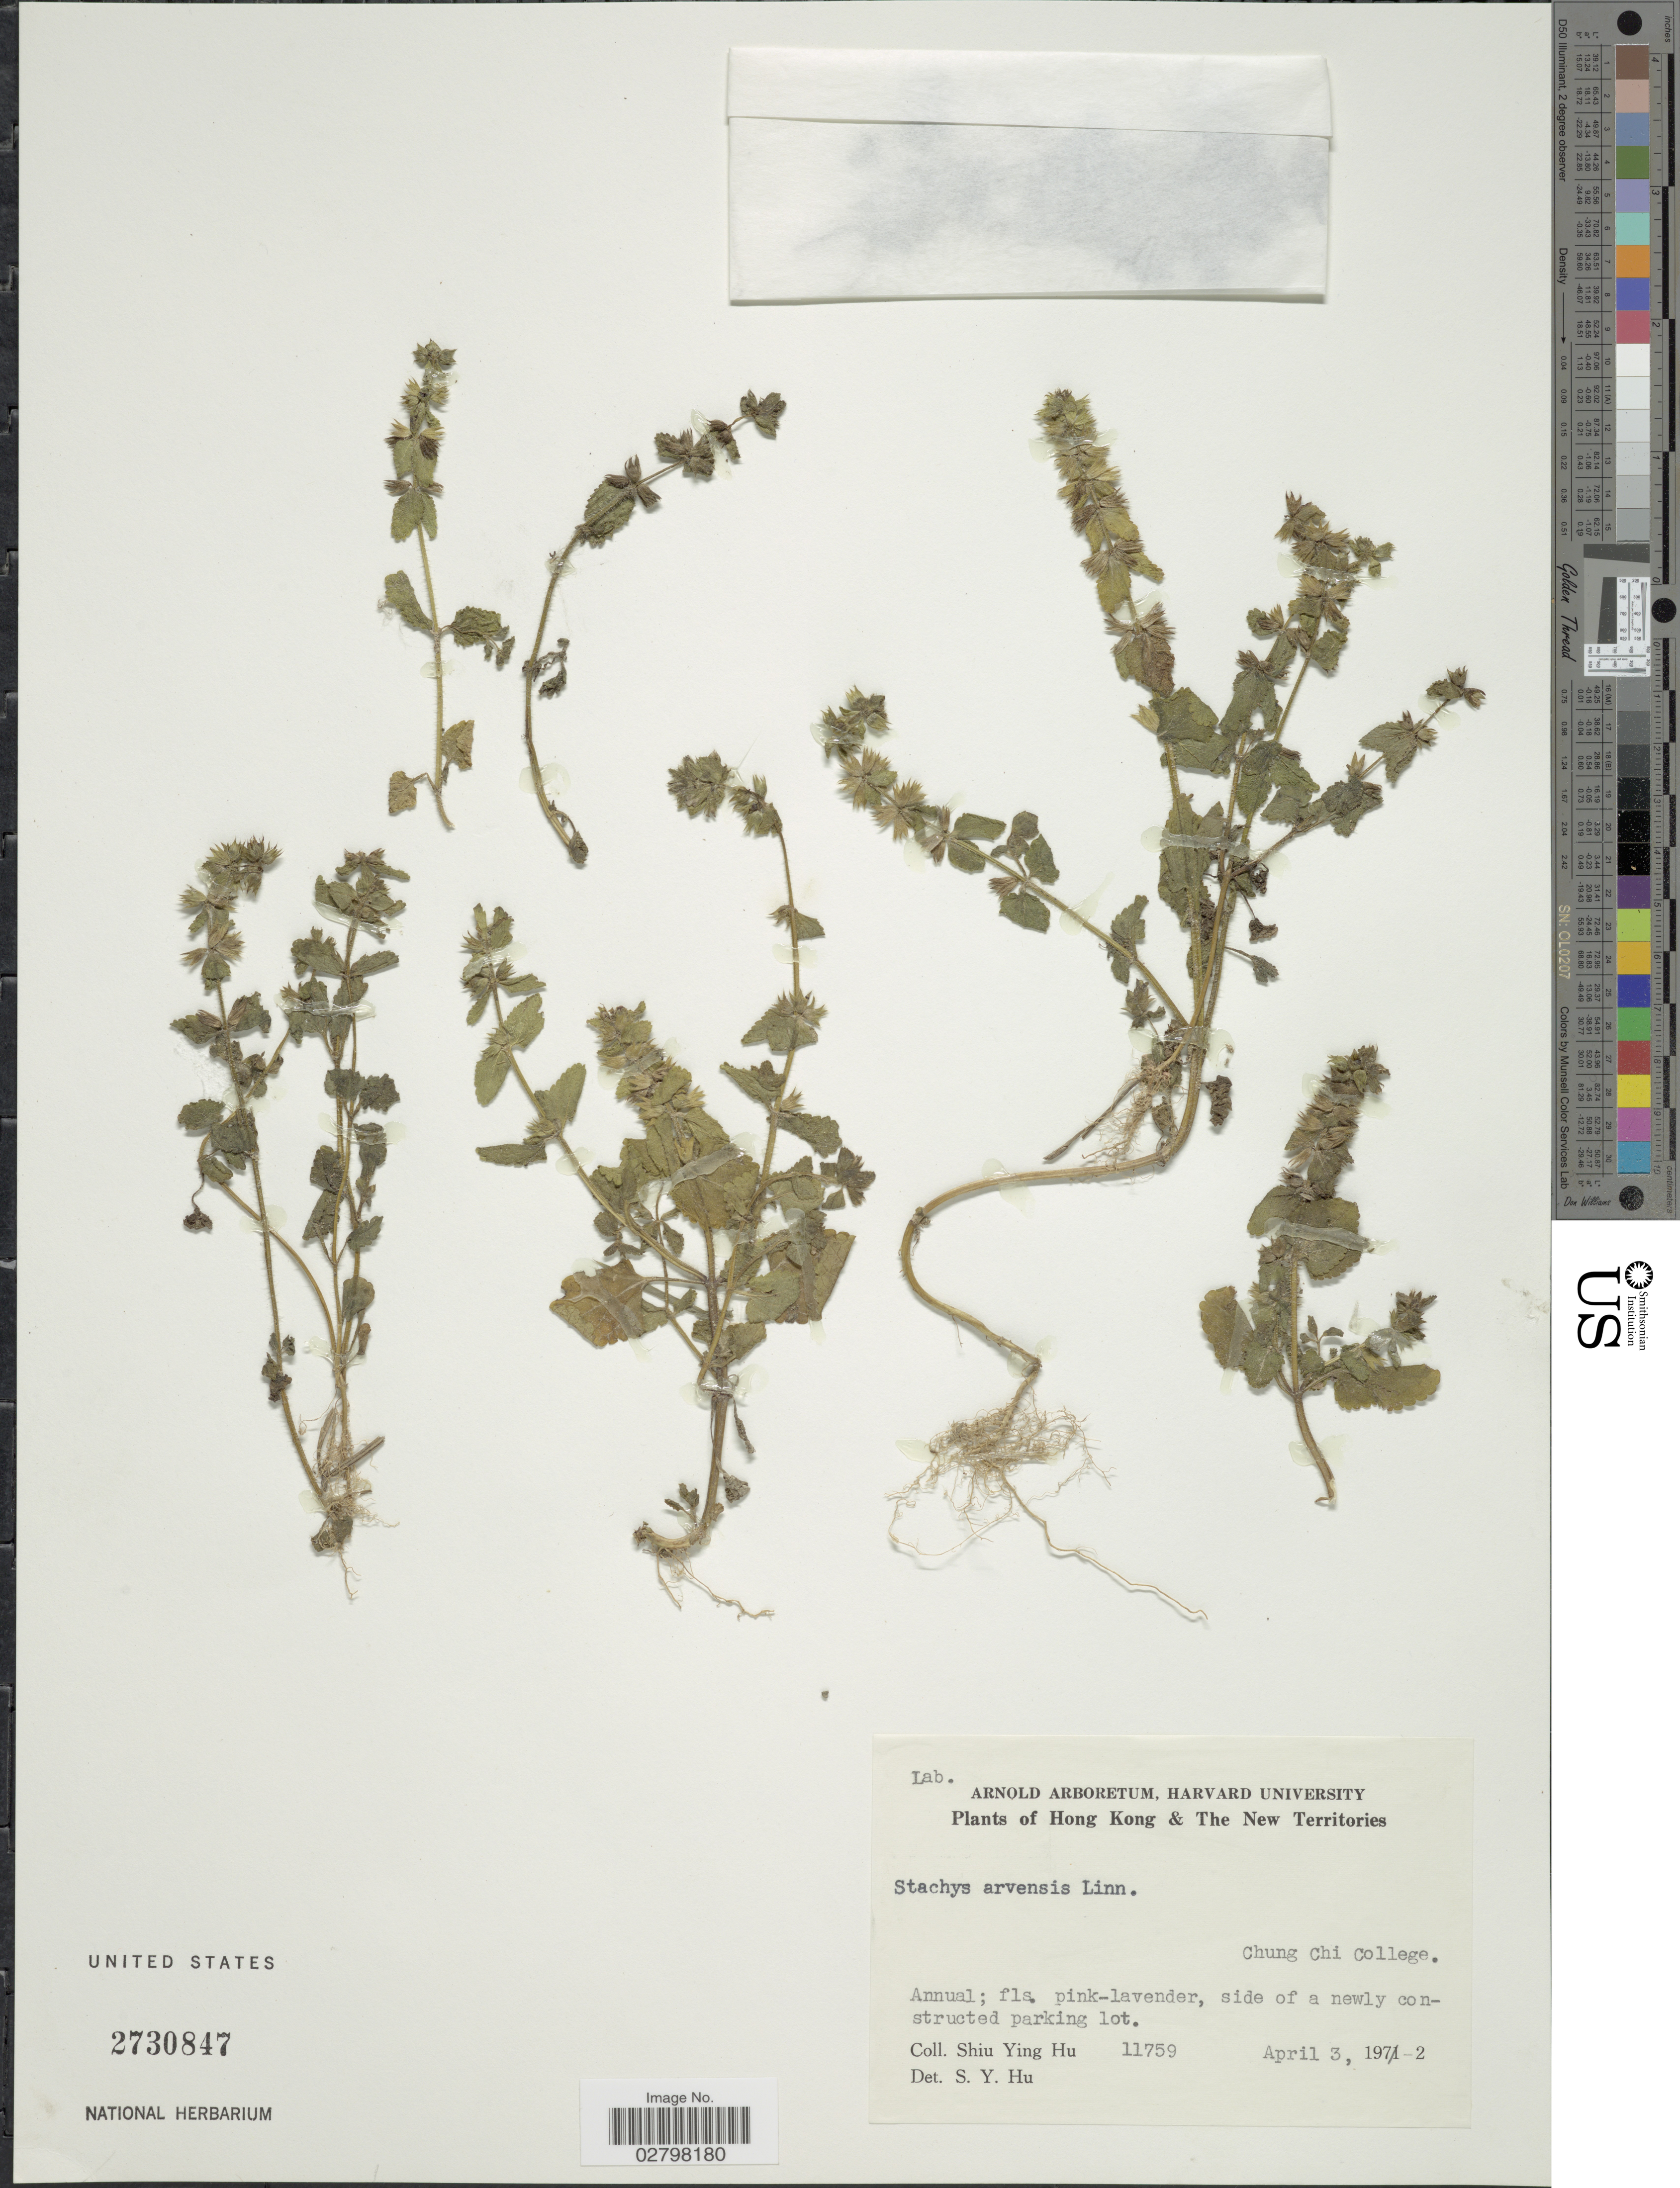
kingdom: Plantae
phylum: Tracheophyta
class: Magnoliopsida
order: Lamiales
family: Lamiaceae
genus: Stachys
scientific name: Stachys arvensis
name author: (L.) L.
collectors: S. Y. Hu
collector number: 11759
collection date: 1972-04-03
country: China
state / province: Hong Kong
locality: Hong Kong & The New Territories. Chung Chi College. Side of a newly constructed parking lot.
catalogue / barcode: US 2730847